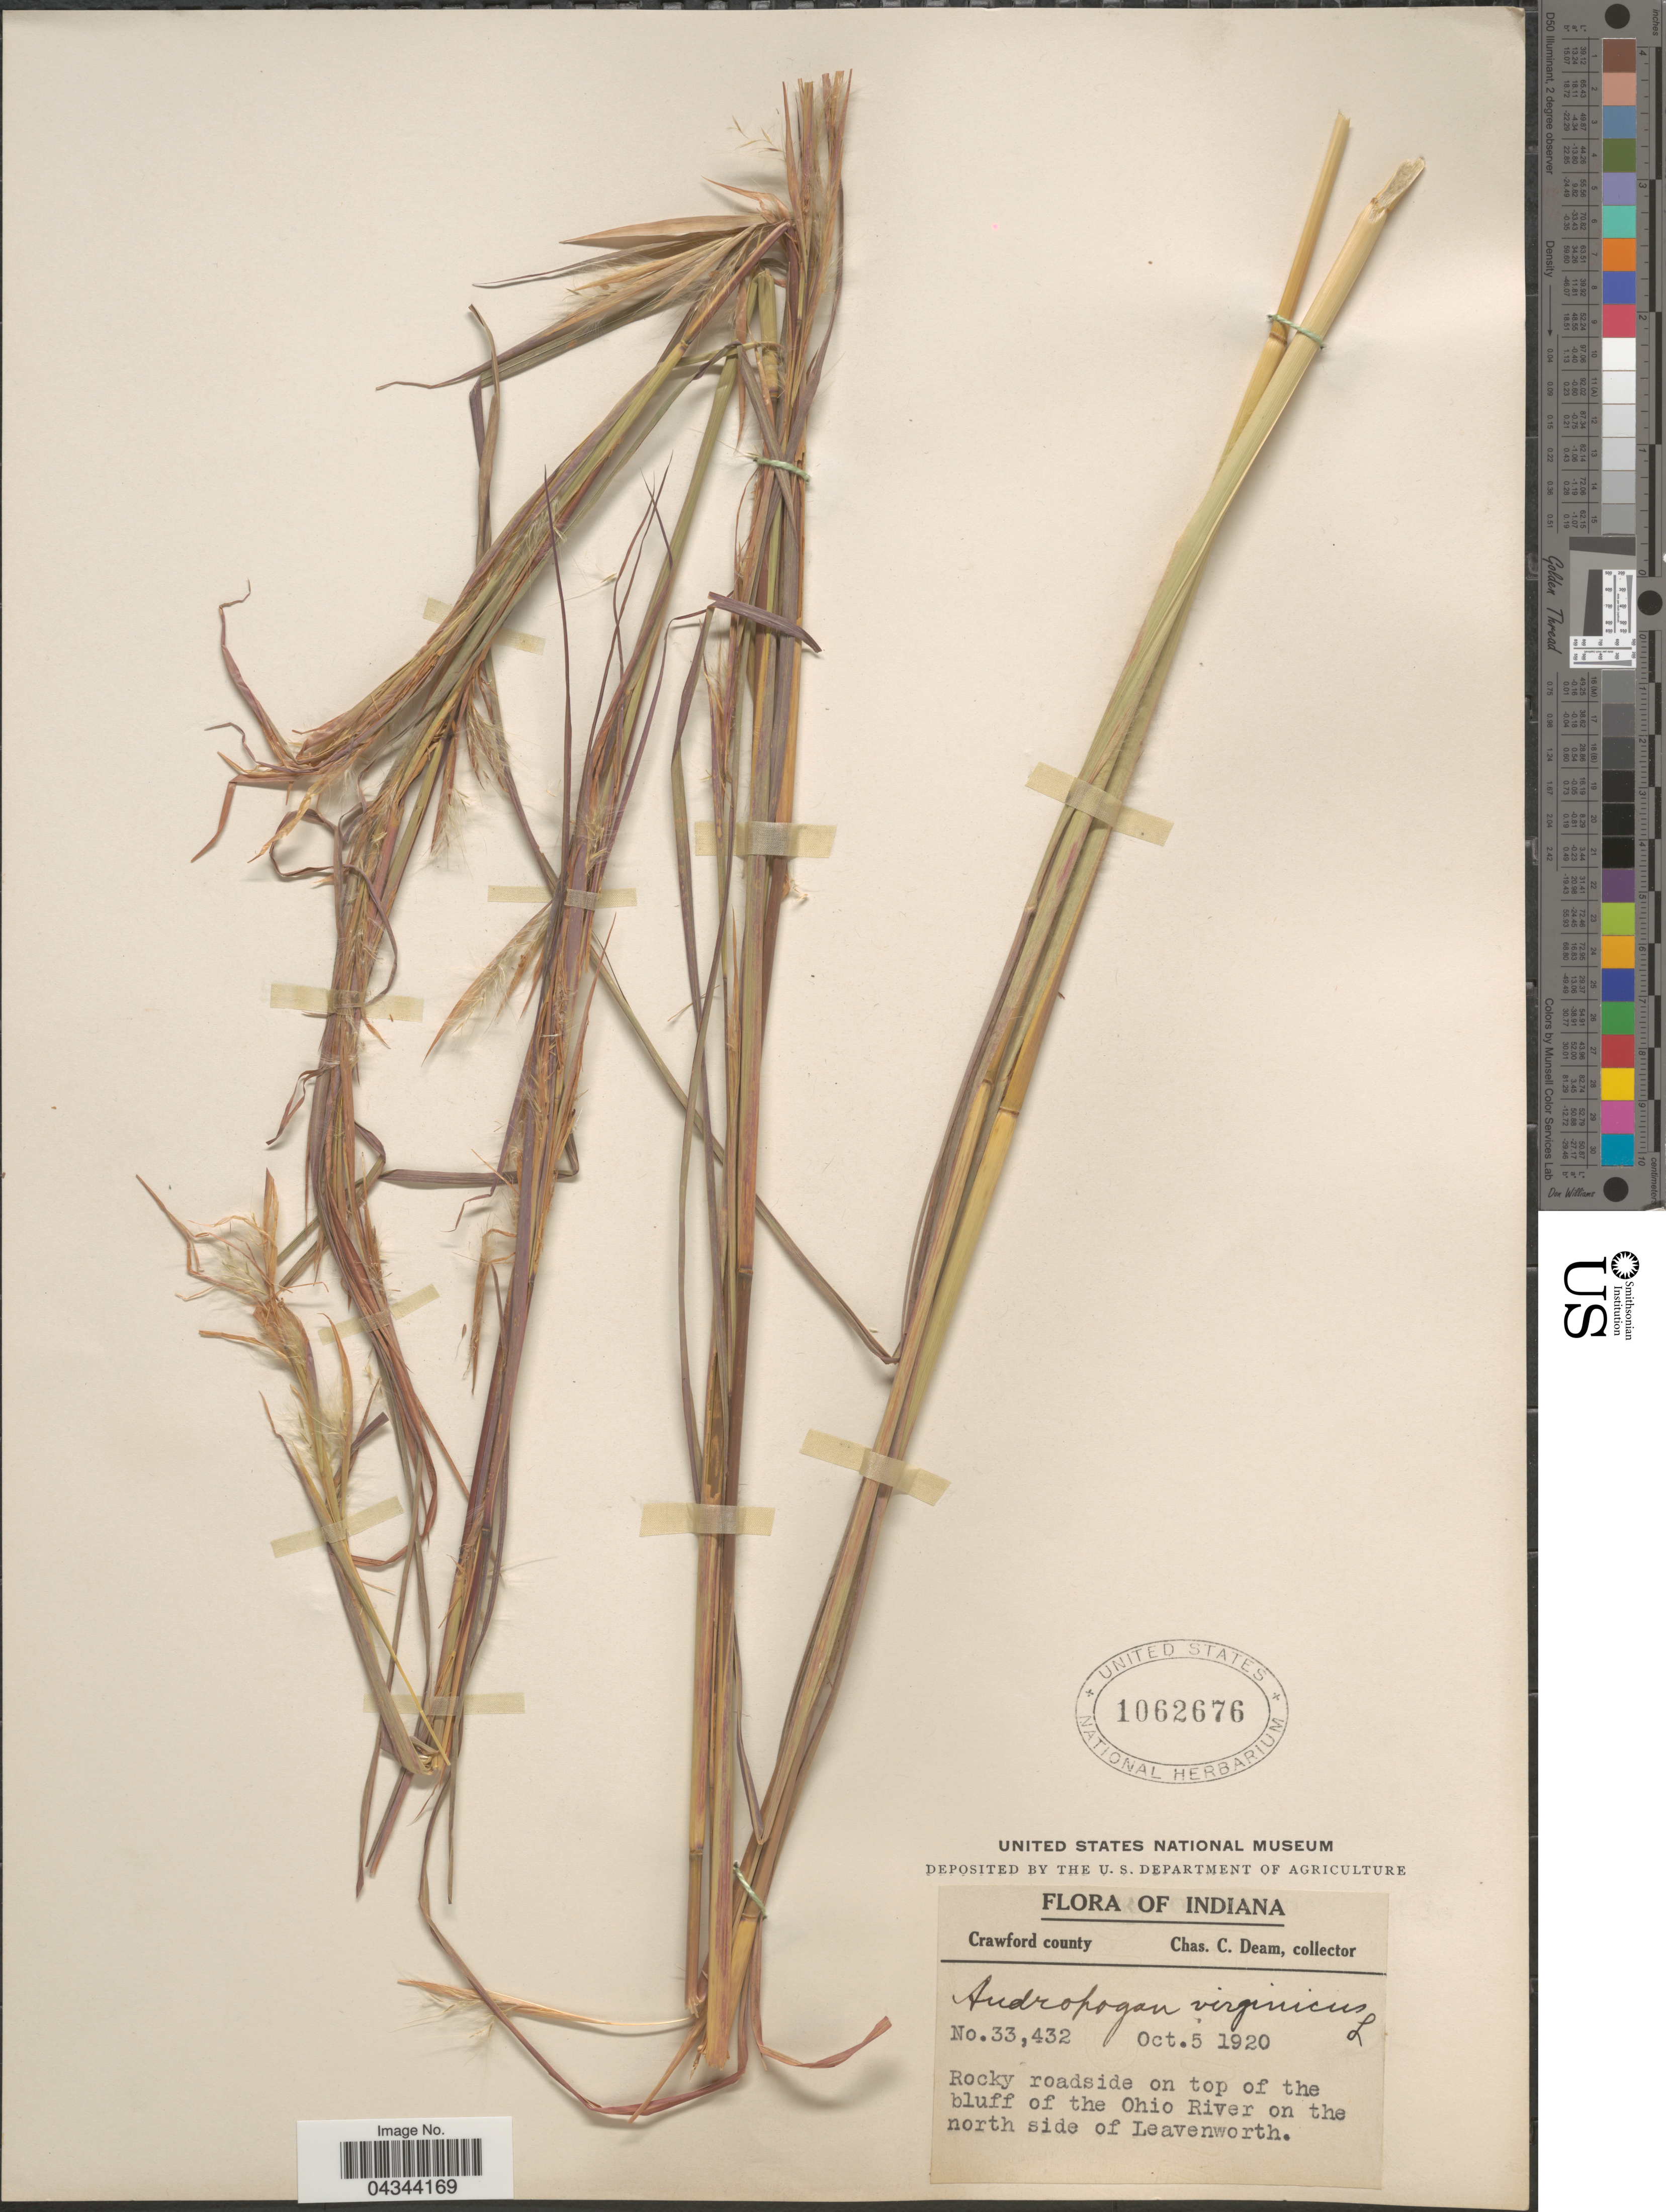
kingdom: Plantae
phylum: Tracheophyta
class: Liliopsida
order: Poales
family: Poaceae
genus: Andropogon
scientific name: Andropogon virginicus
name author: L.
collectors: C. C. Deam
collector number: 33432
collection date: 1920-10-05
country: United States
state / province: Indiana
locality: Crawford county. On top of the bluff of the Ohio River on the north side of Leavenworth.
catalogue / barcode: US 1062676